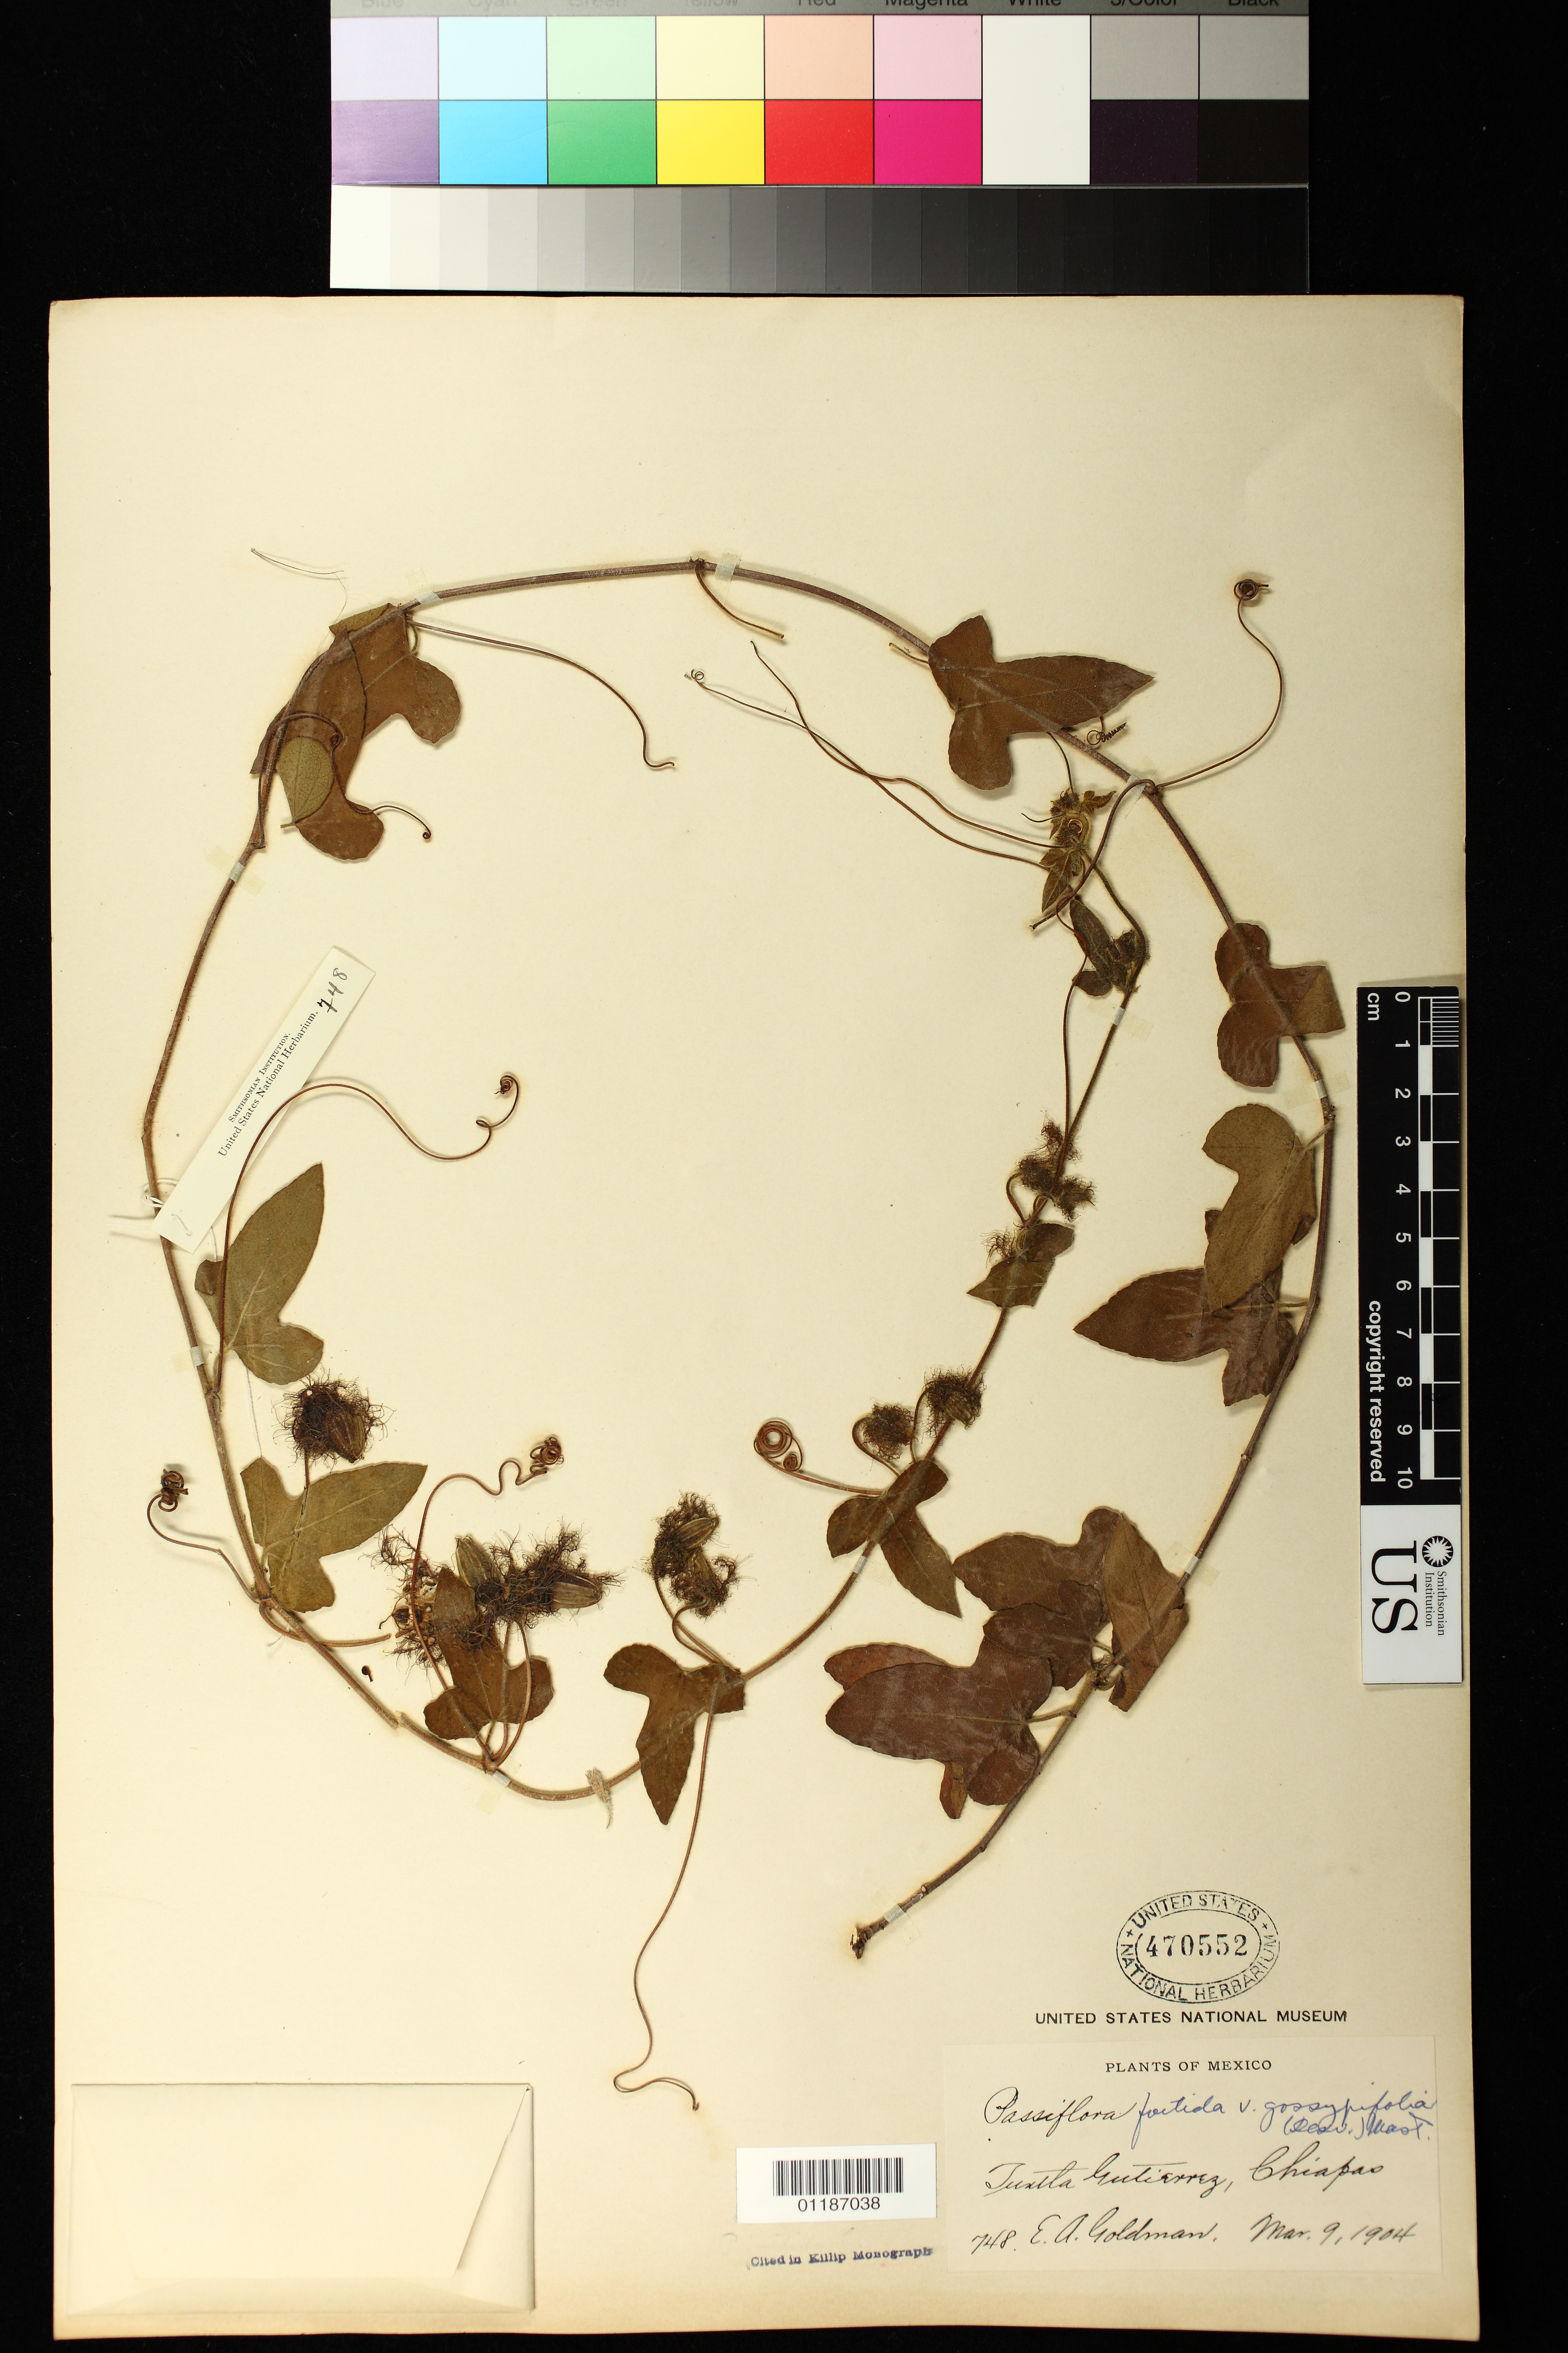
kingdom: Plantae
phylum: Tracheophyta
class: Magnoliopsida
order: Malpighiales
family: Passifloraceae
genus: Passiflora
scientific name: Passiflora foetida var. lanuginosa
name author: Killip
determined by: Svoboda, Harlan T., (NA), US Department of Agriculture (UNITED STATES)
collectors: E. A. Goldman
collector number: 748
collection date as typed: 09 Mar 1904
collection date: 1904-03-09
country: Mexico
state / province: Chiapas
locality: Tuxtla Gutierrez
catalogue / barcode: US 470552